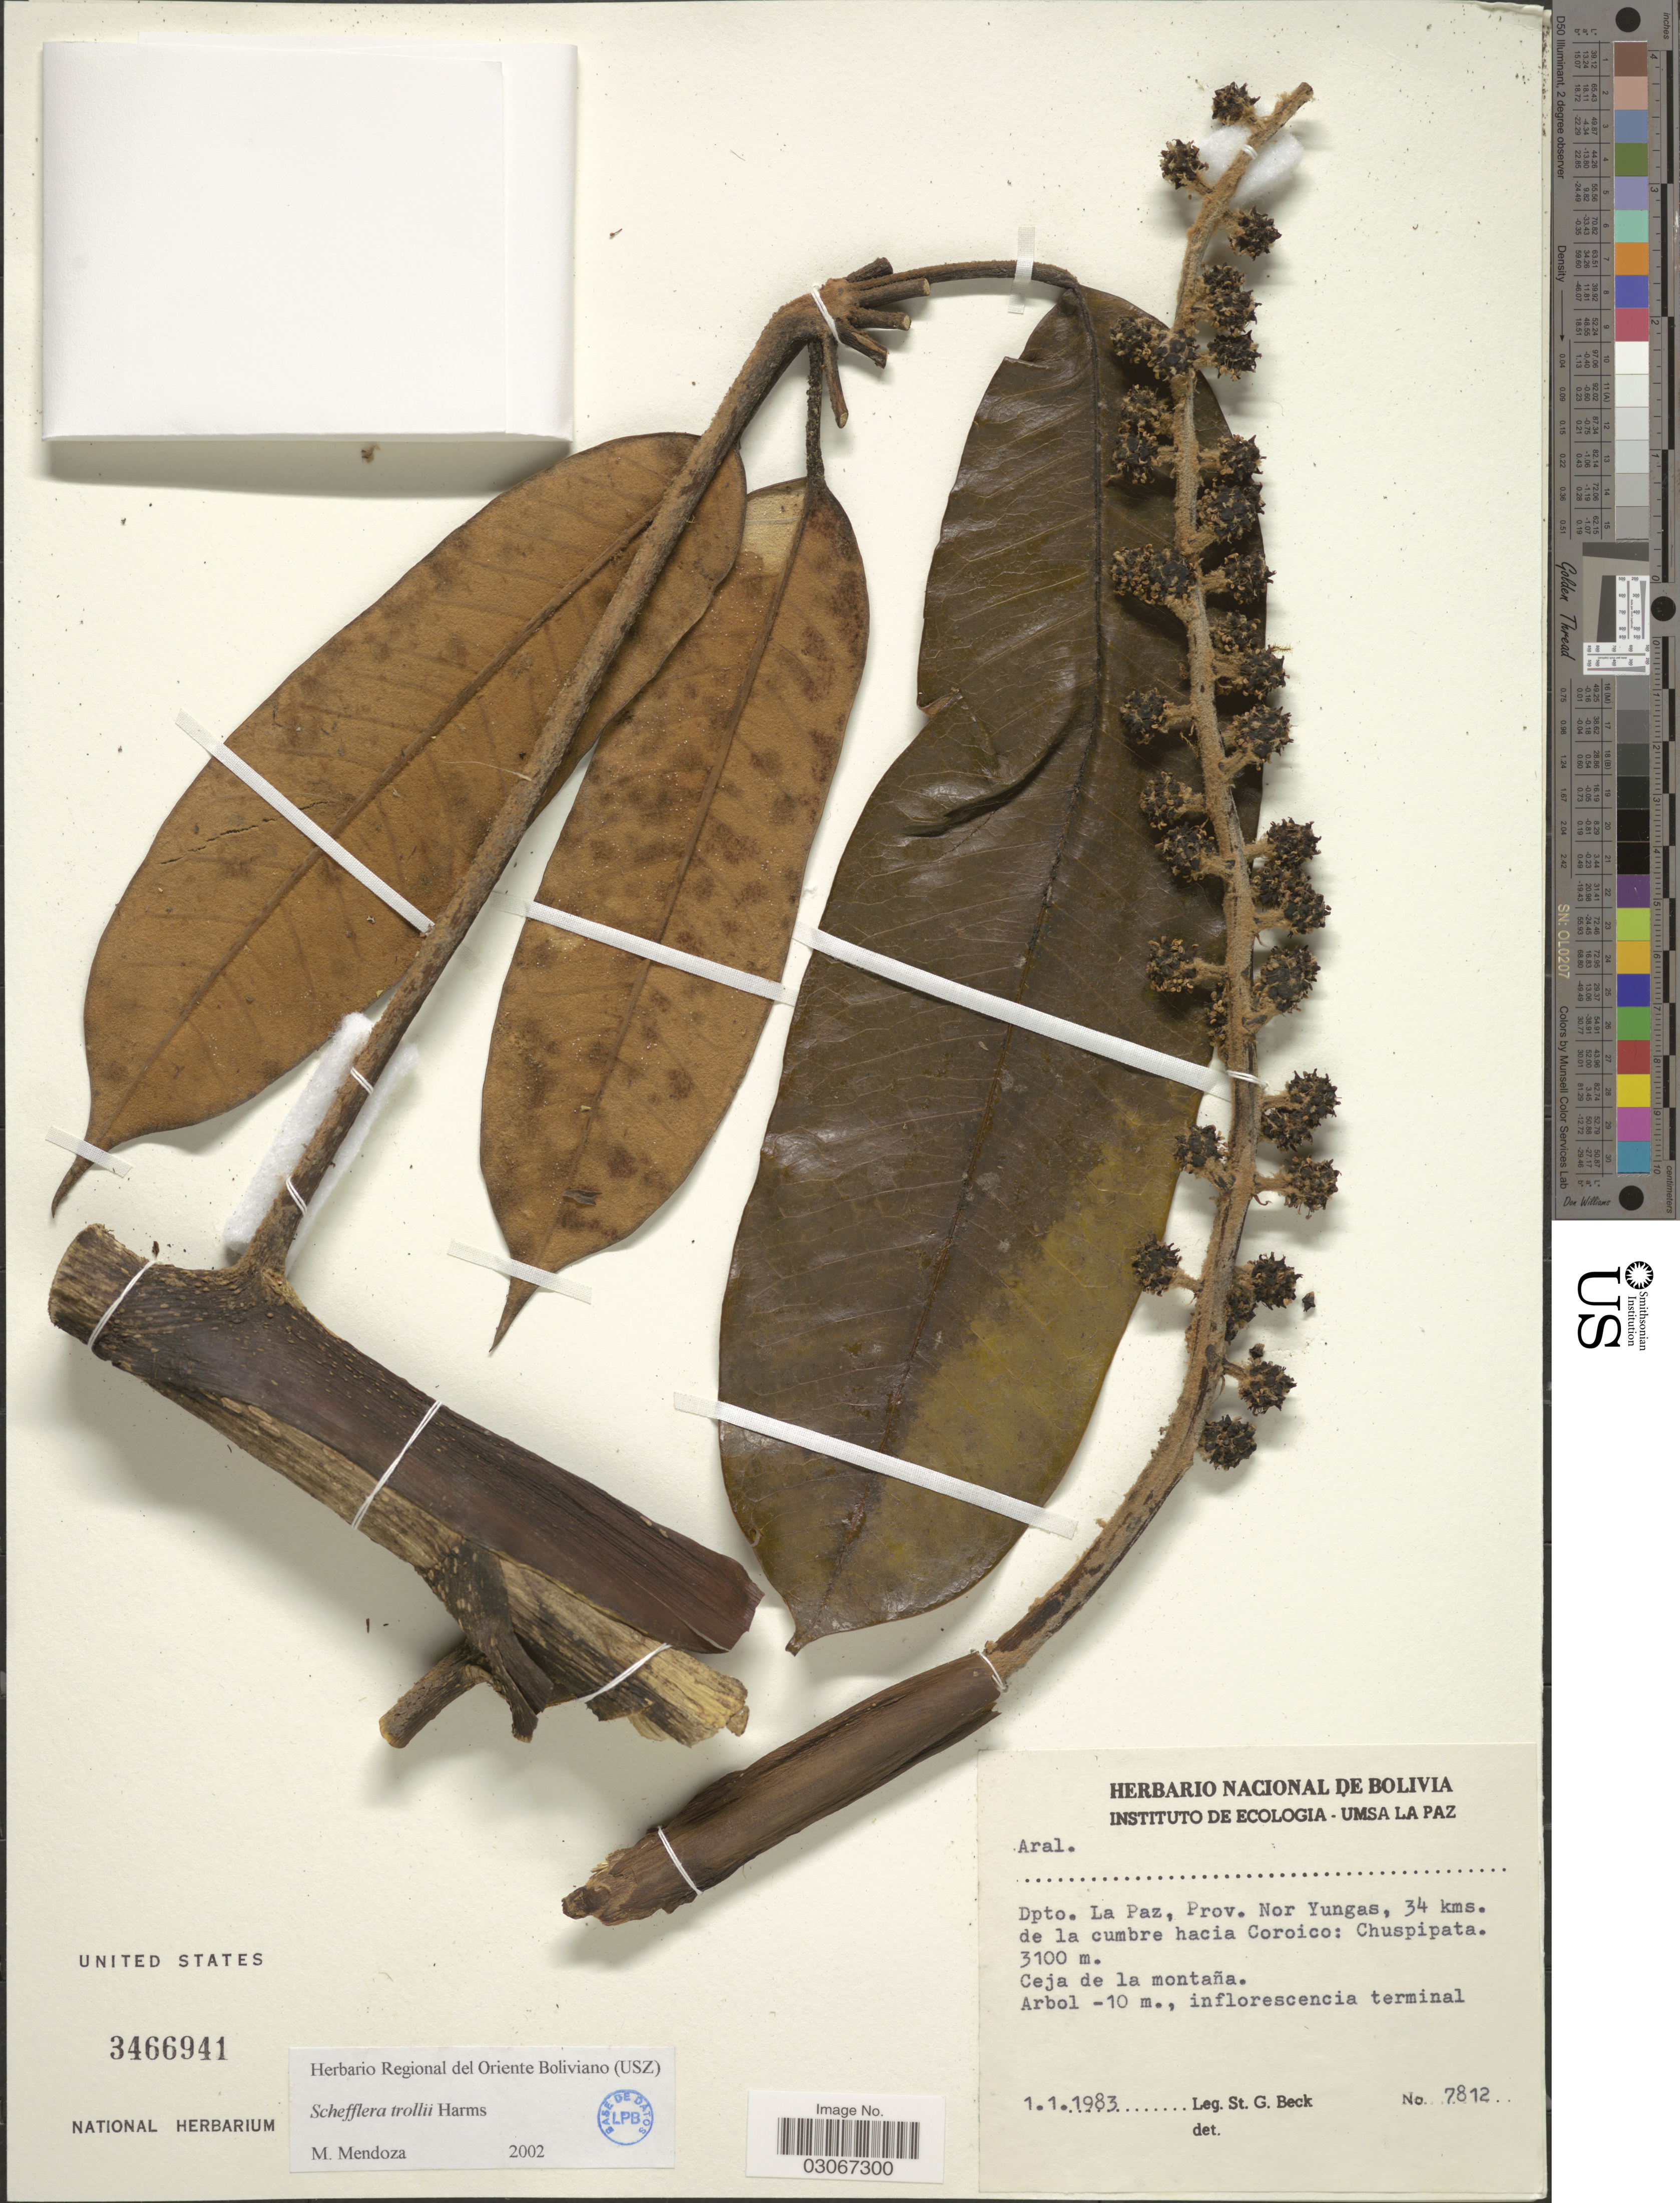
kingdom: Plantae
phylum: Tracheophyta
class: Magnoliopsida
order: Apiales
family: Araliaceae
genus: Schefflera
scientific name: Schefflera trollii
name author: Harms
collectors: S. G. Beck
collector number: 7812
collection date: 1983-01-01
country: Bolivia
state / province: La Paz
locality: Dpto. La Paz, Prov. Nor Yungas, 34 kms. de la cumbre hacia Coroico: Chuspipata.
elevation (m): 3100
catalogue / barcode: US 3466941